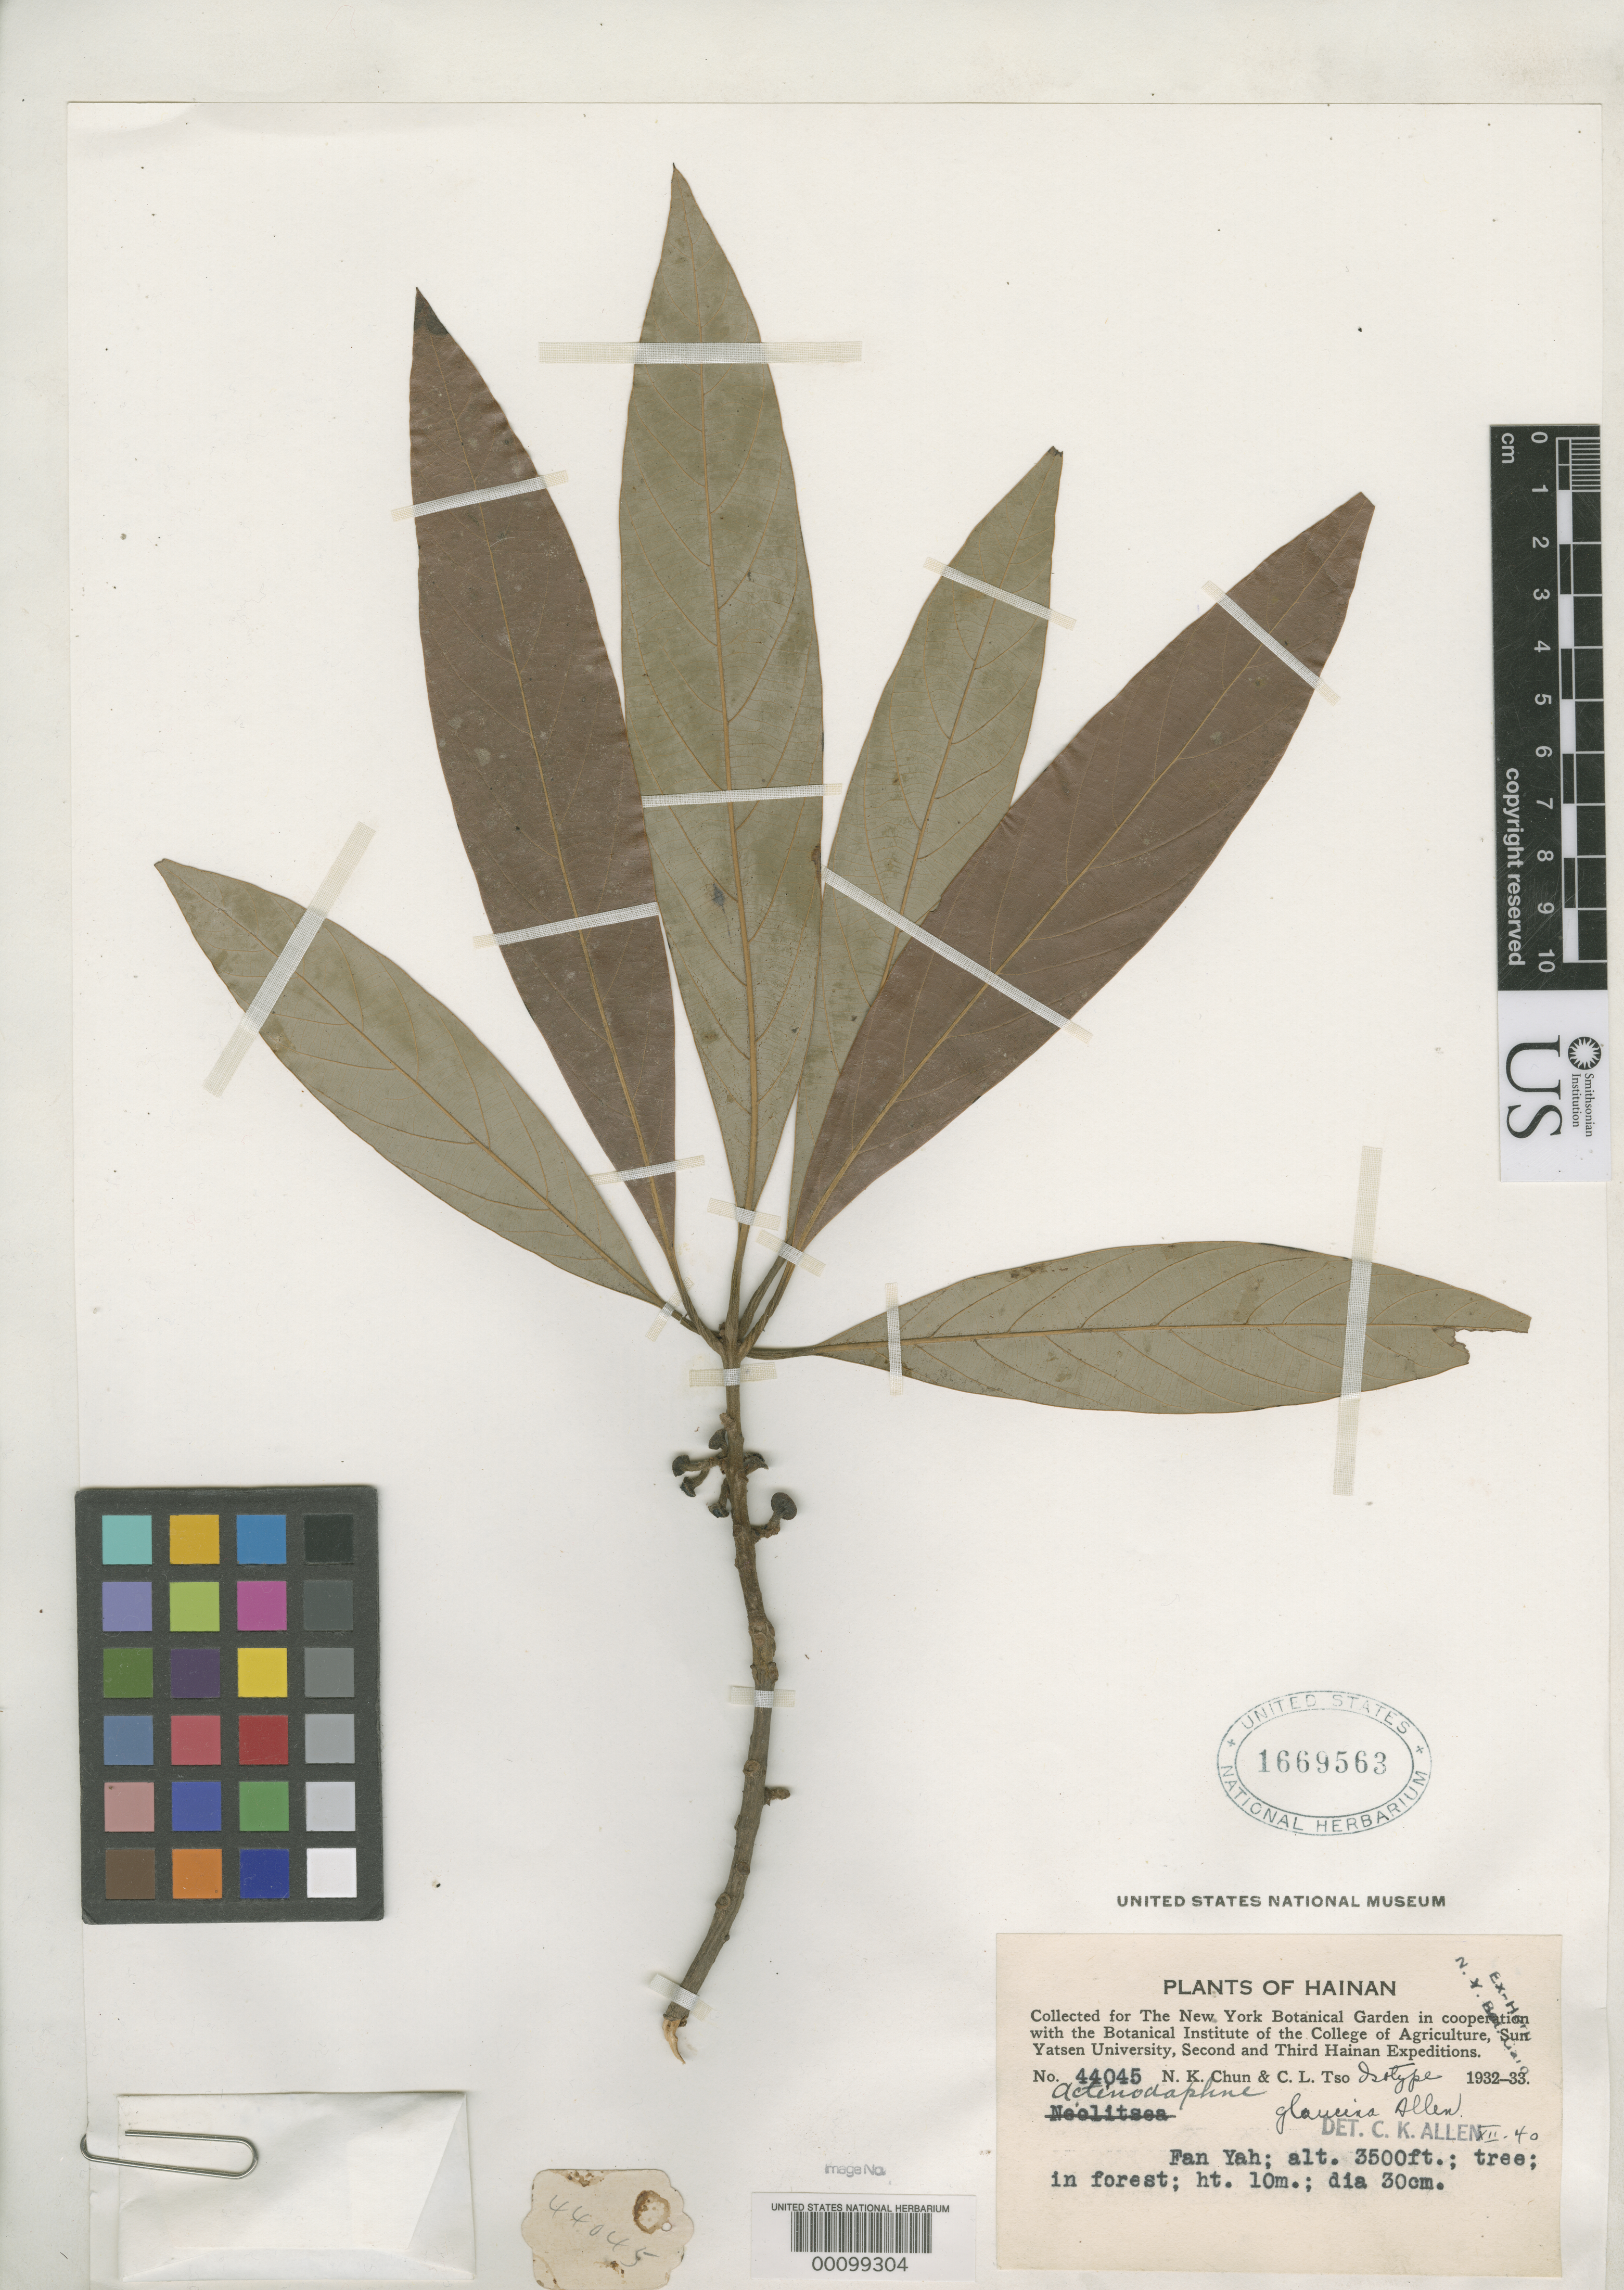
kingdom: Plantae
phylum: Tracheophyta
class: Magnoliopsida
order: Laurales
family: Lauraceae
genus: Actinodaphne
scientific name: Actinodaphne glaucina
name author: C.K. Allen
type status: Isotype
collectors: N. K. Chun & C. Tso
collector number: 44045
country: China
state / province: Hainan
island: Hainan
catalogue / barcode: US 1669563